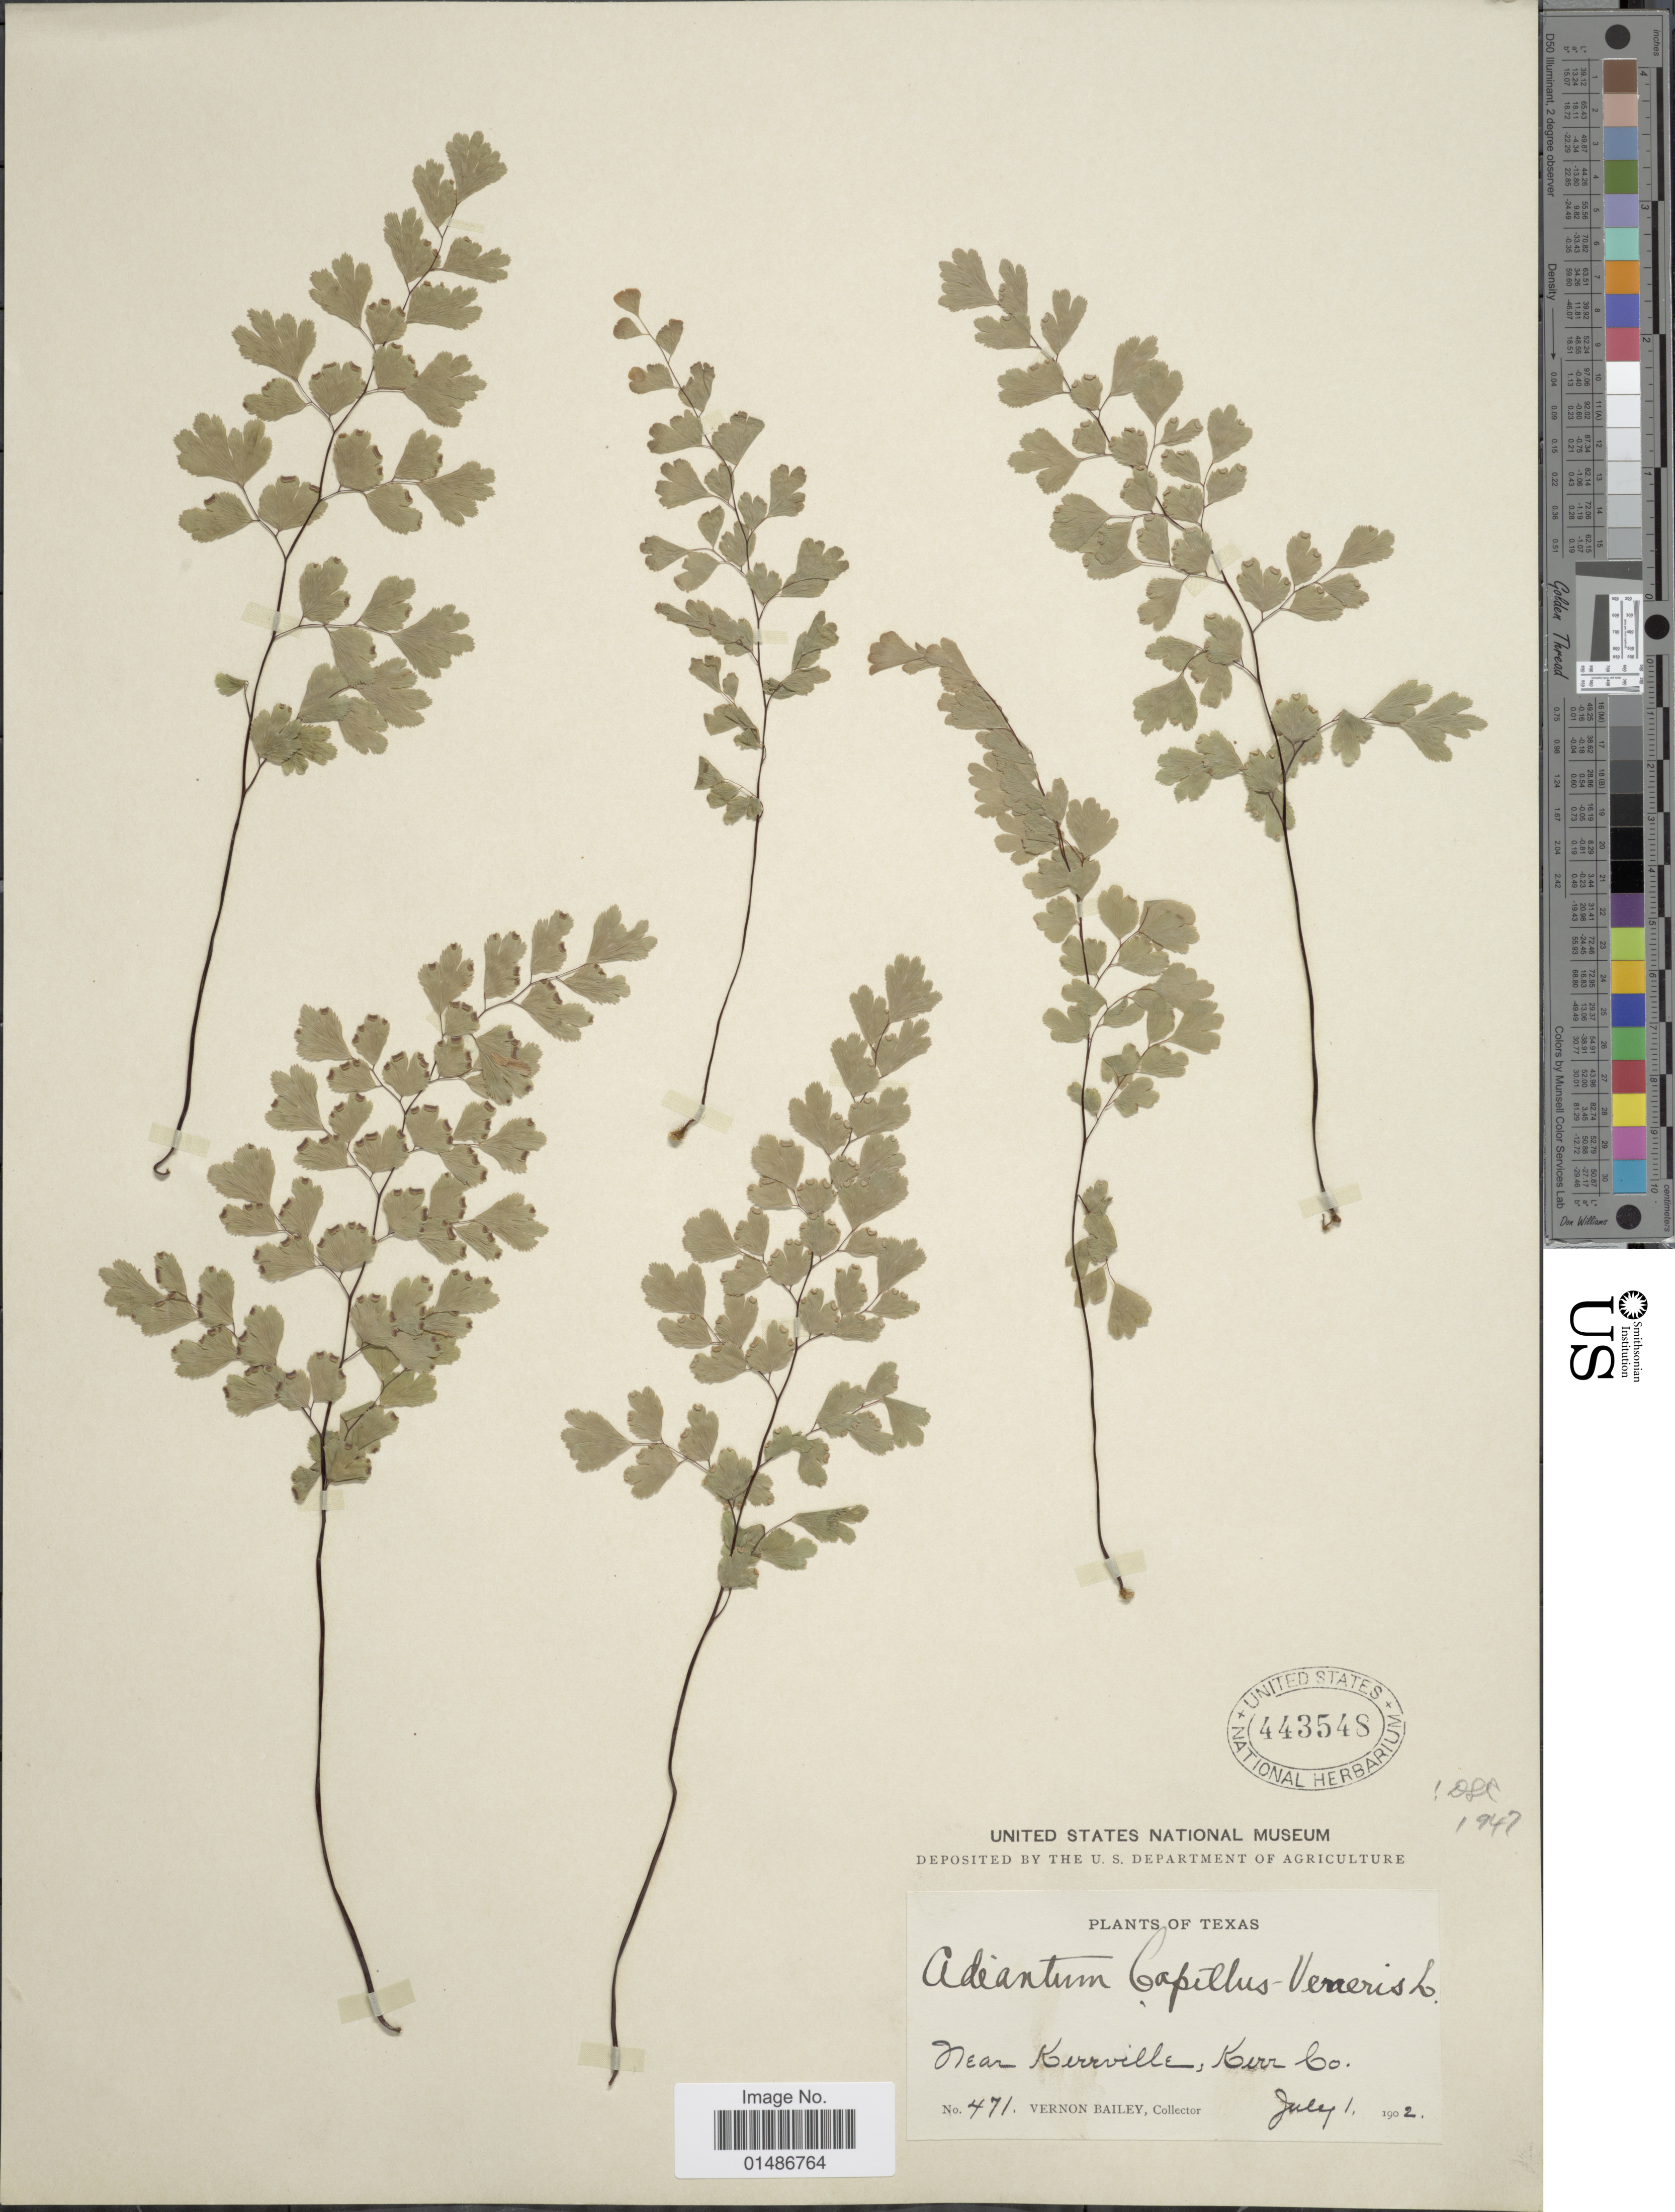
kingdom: Plantae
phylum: Tracheophyta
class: Polypodiopsida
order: Polypodiales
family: Pteridaceae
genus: Adiantum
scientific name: Adiantum capillus-veneris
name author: L.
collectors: V. O. Bailey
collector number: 471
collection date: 1902-07-01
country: United States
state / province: Texas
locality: Near Kerrville, Kerr Co.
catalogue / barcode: US 443548